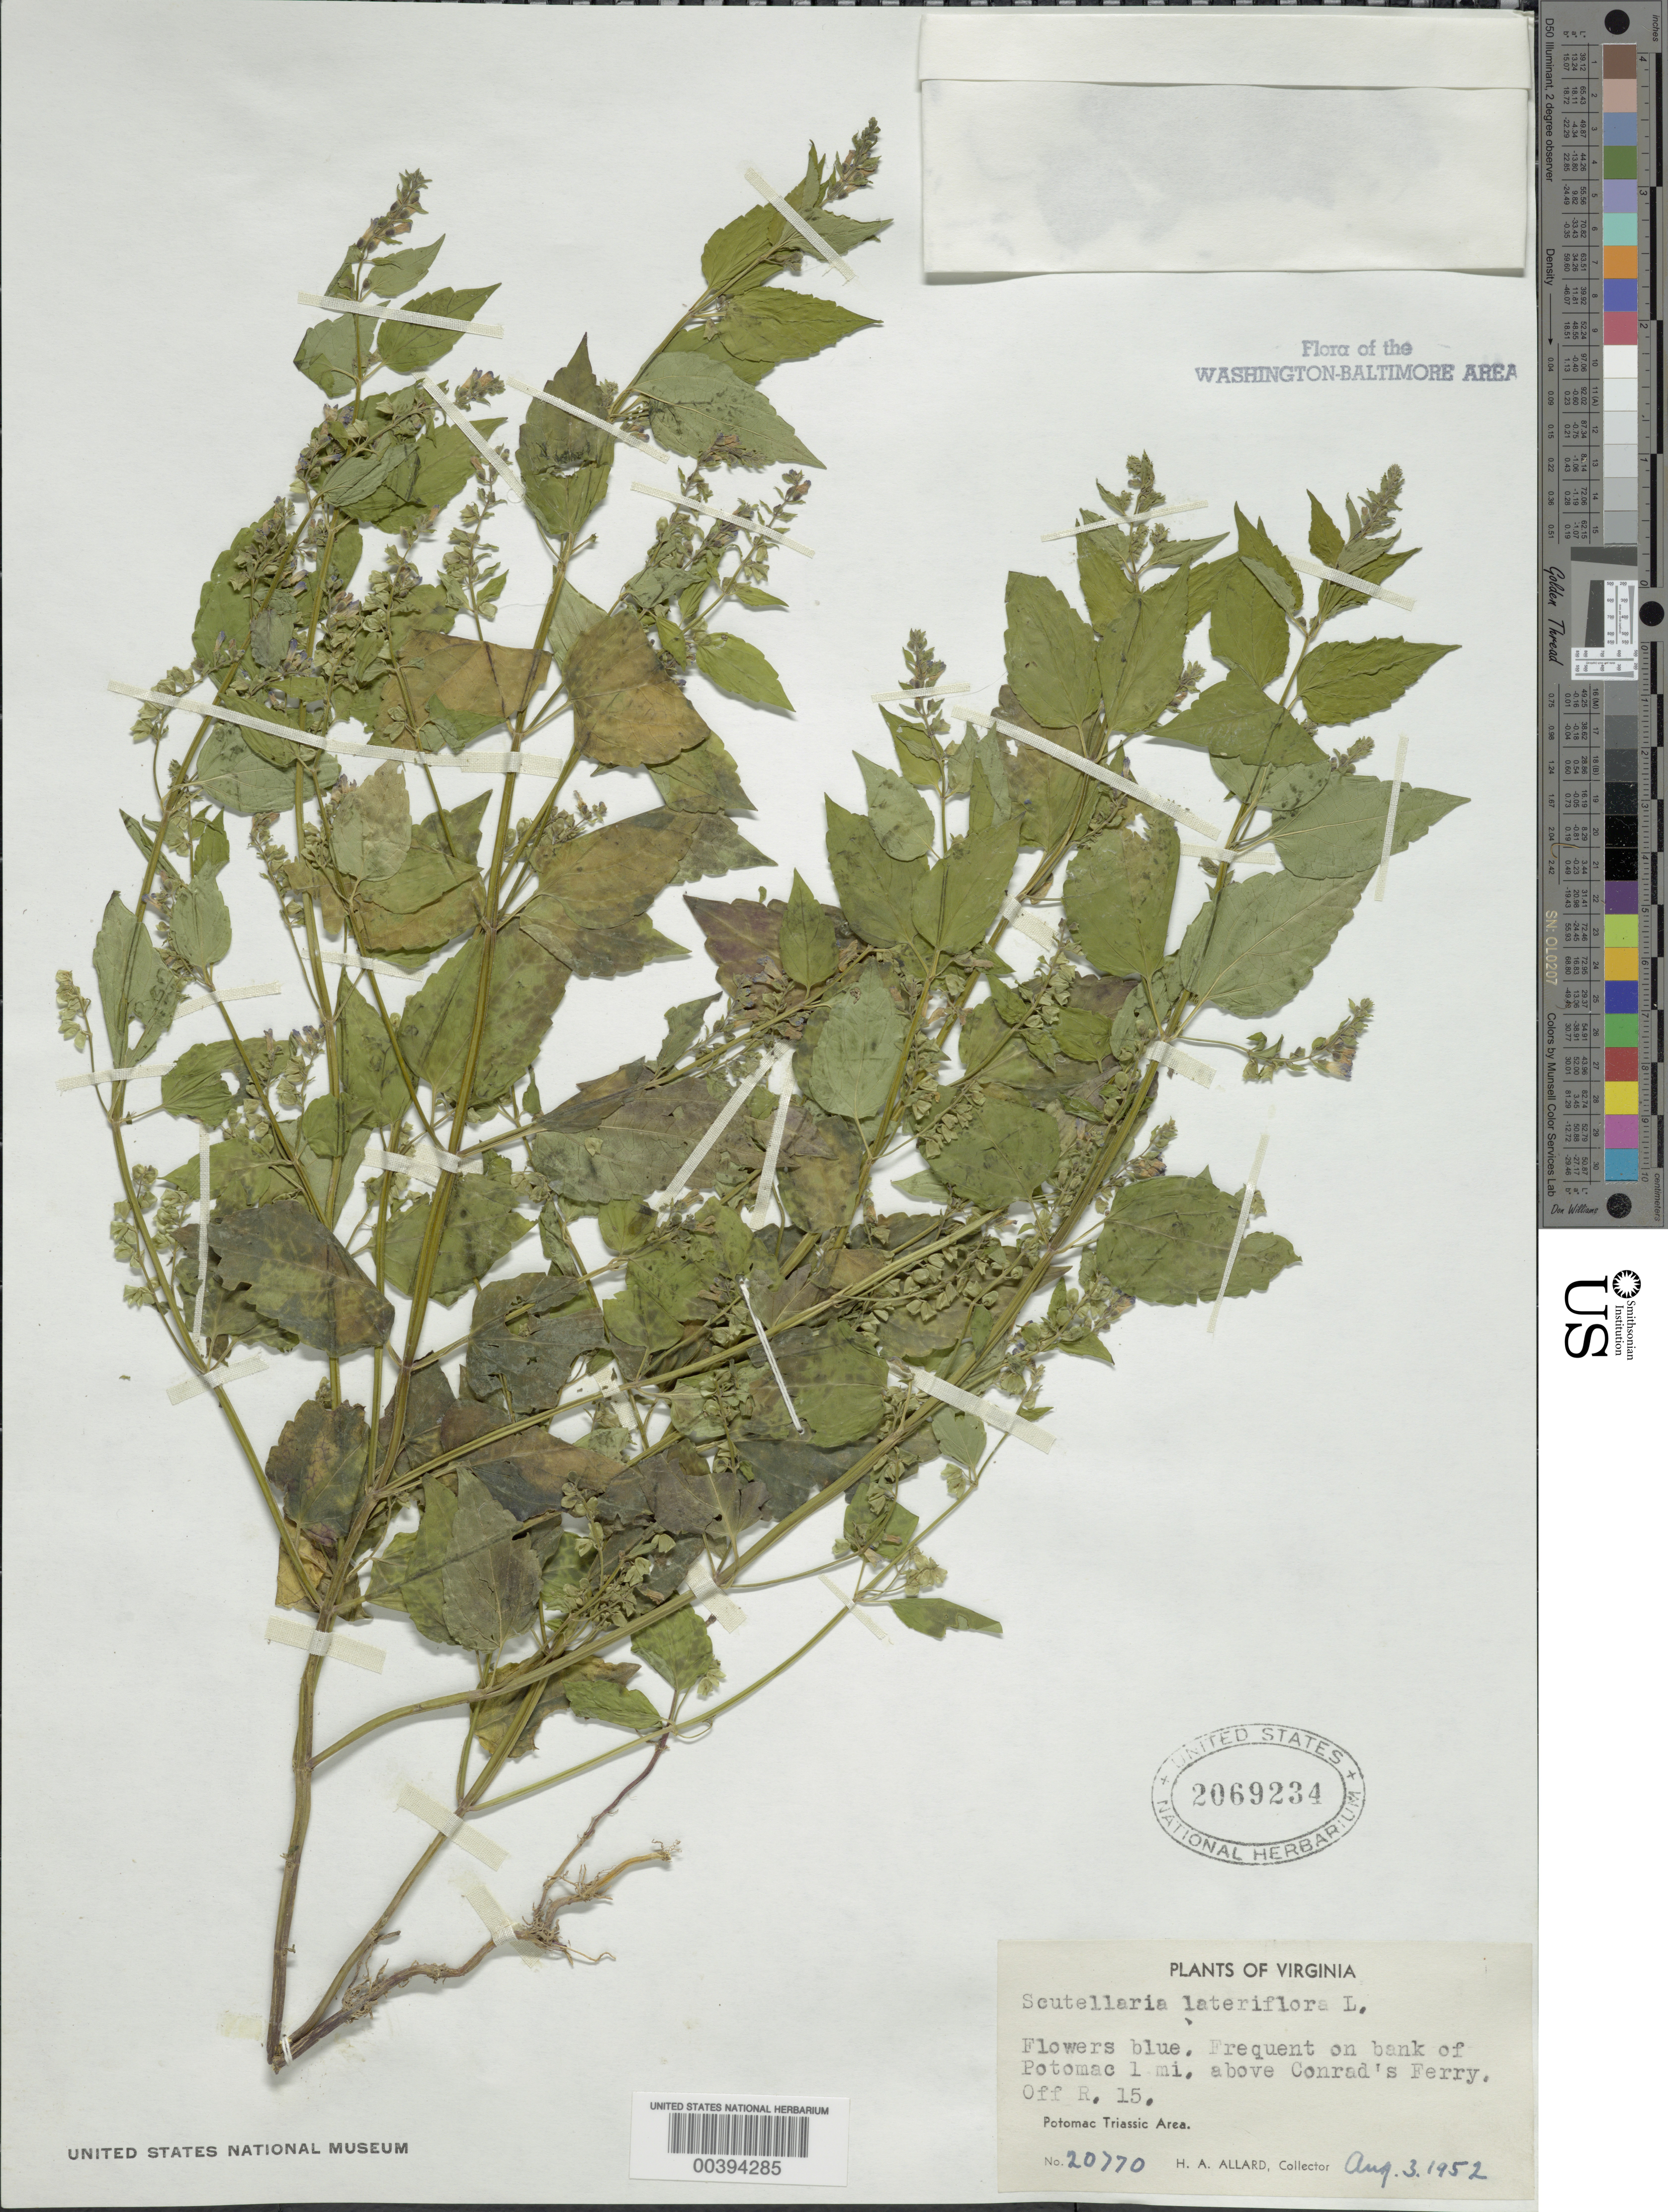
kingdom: Plantae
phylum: Tracheophyta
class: Magnoliopsida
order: Lamiales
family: Lamiaceae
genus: Scutellaria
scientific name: Scutellaria lateriflora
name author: L.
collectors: H. A. Allard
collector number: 20770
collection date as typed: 03 Aug 1952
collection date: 1952-08-03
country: United States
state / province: Virginia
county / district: Loudoun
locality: Potomac bank above Conrads Ferry Off Route 15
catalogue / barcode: US 2069234